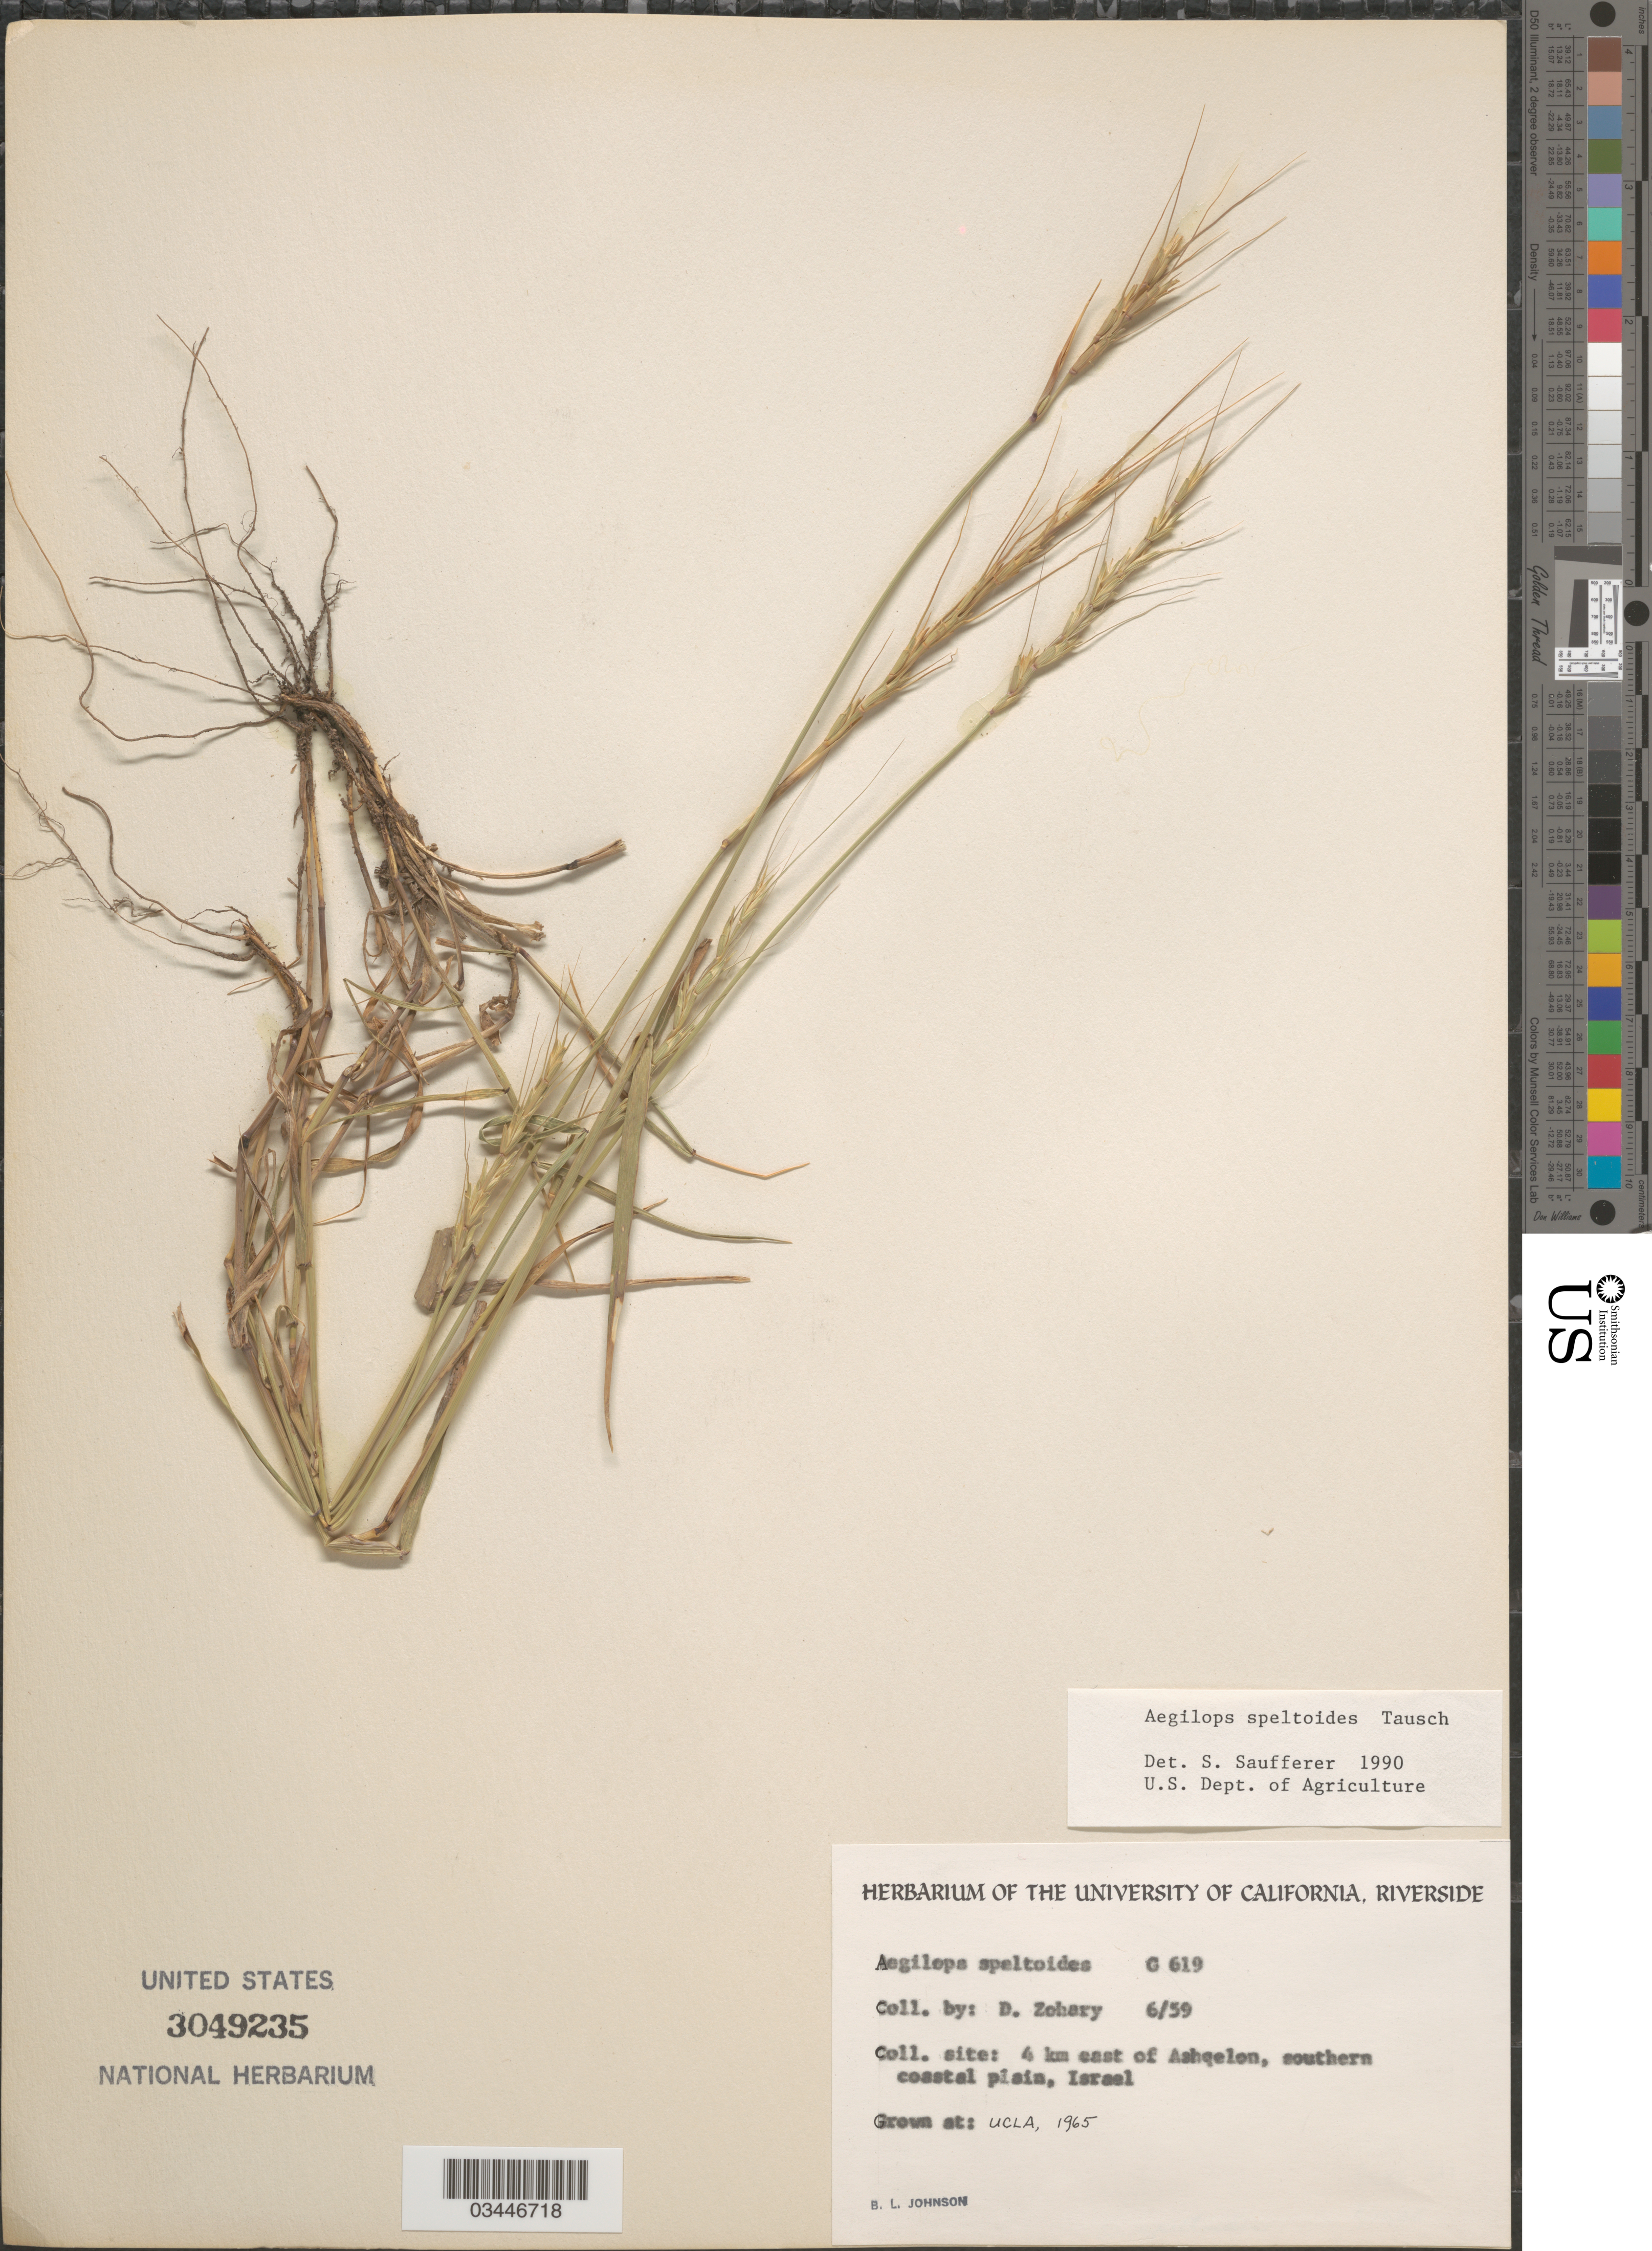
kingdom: Plantae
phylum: Tracheophyta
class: Liliopsida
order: Poales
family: Poaceae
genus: Aegilops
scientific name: Aegilops speltoides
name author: Tausch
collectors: B. Johnson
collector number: G619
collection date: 1965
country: United States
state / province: California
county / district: Los Angeles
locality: UCLA.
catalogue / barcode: US 3049235